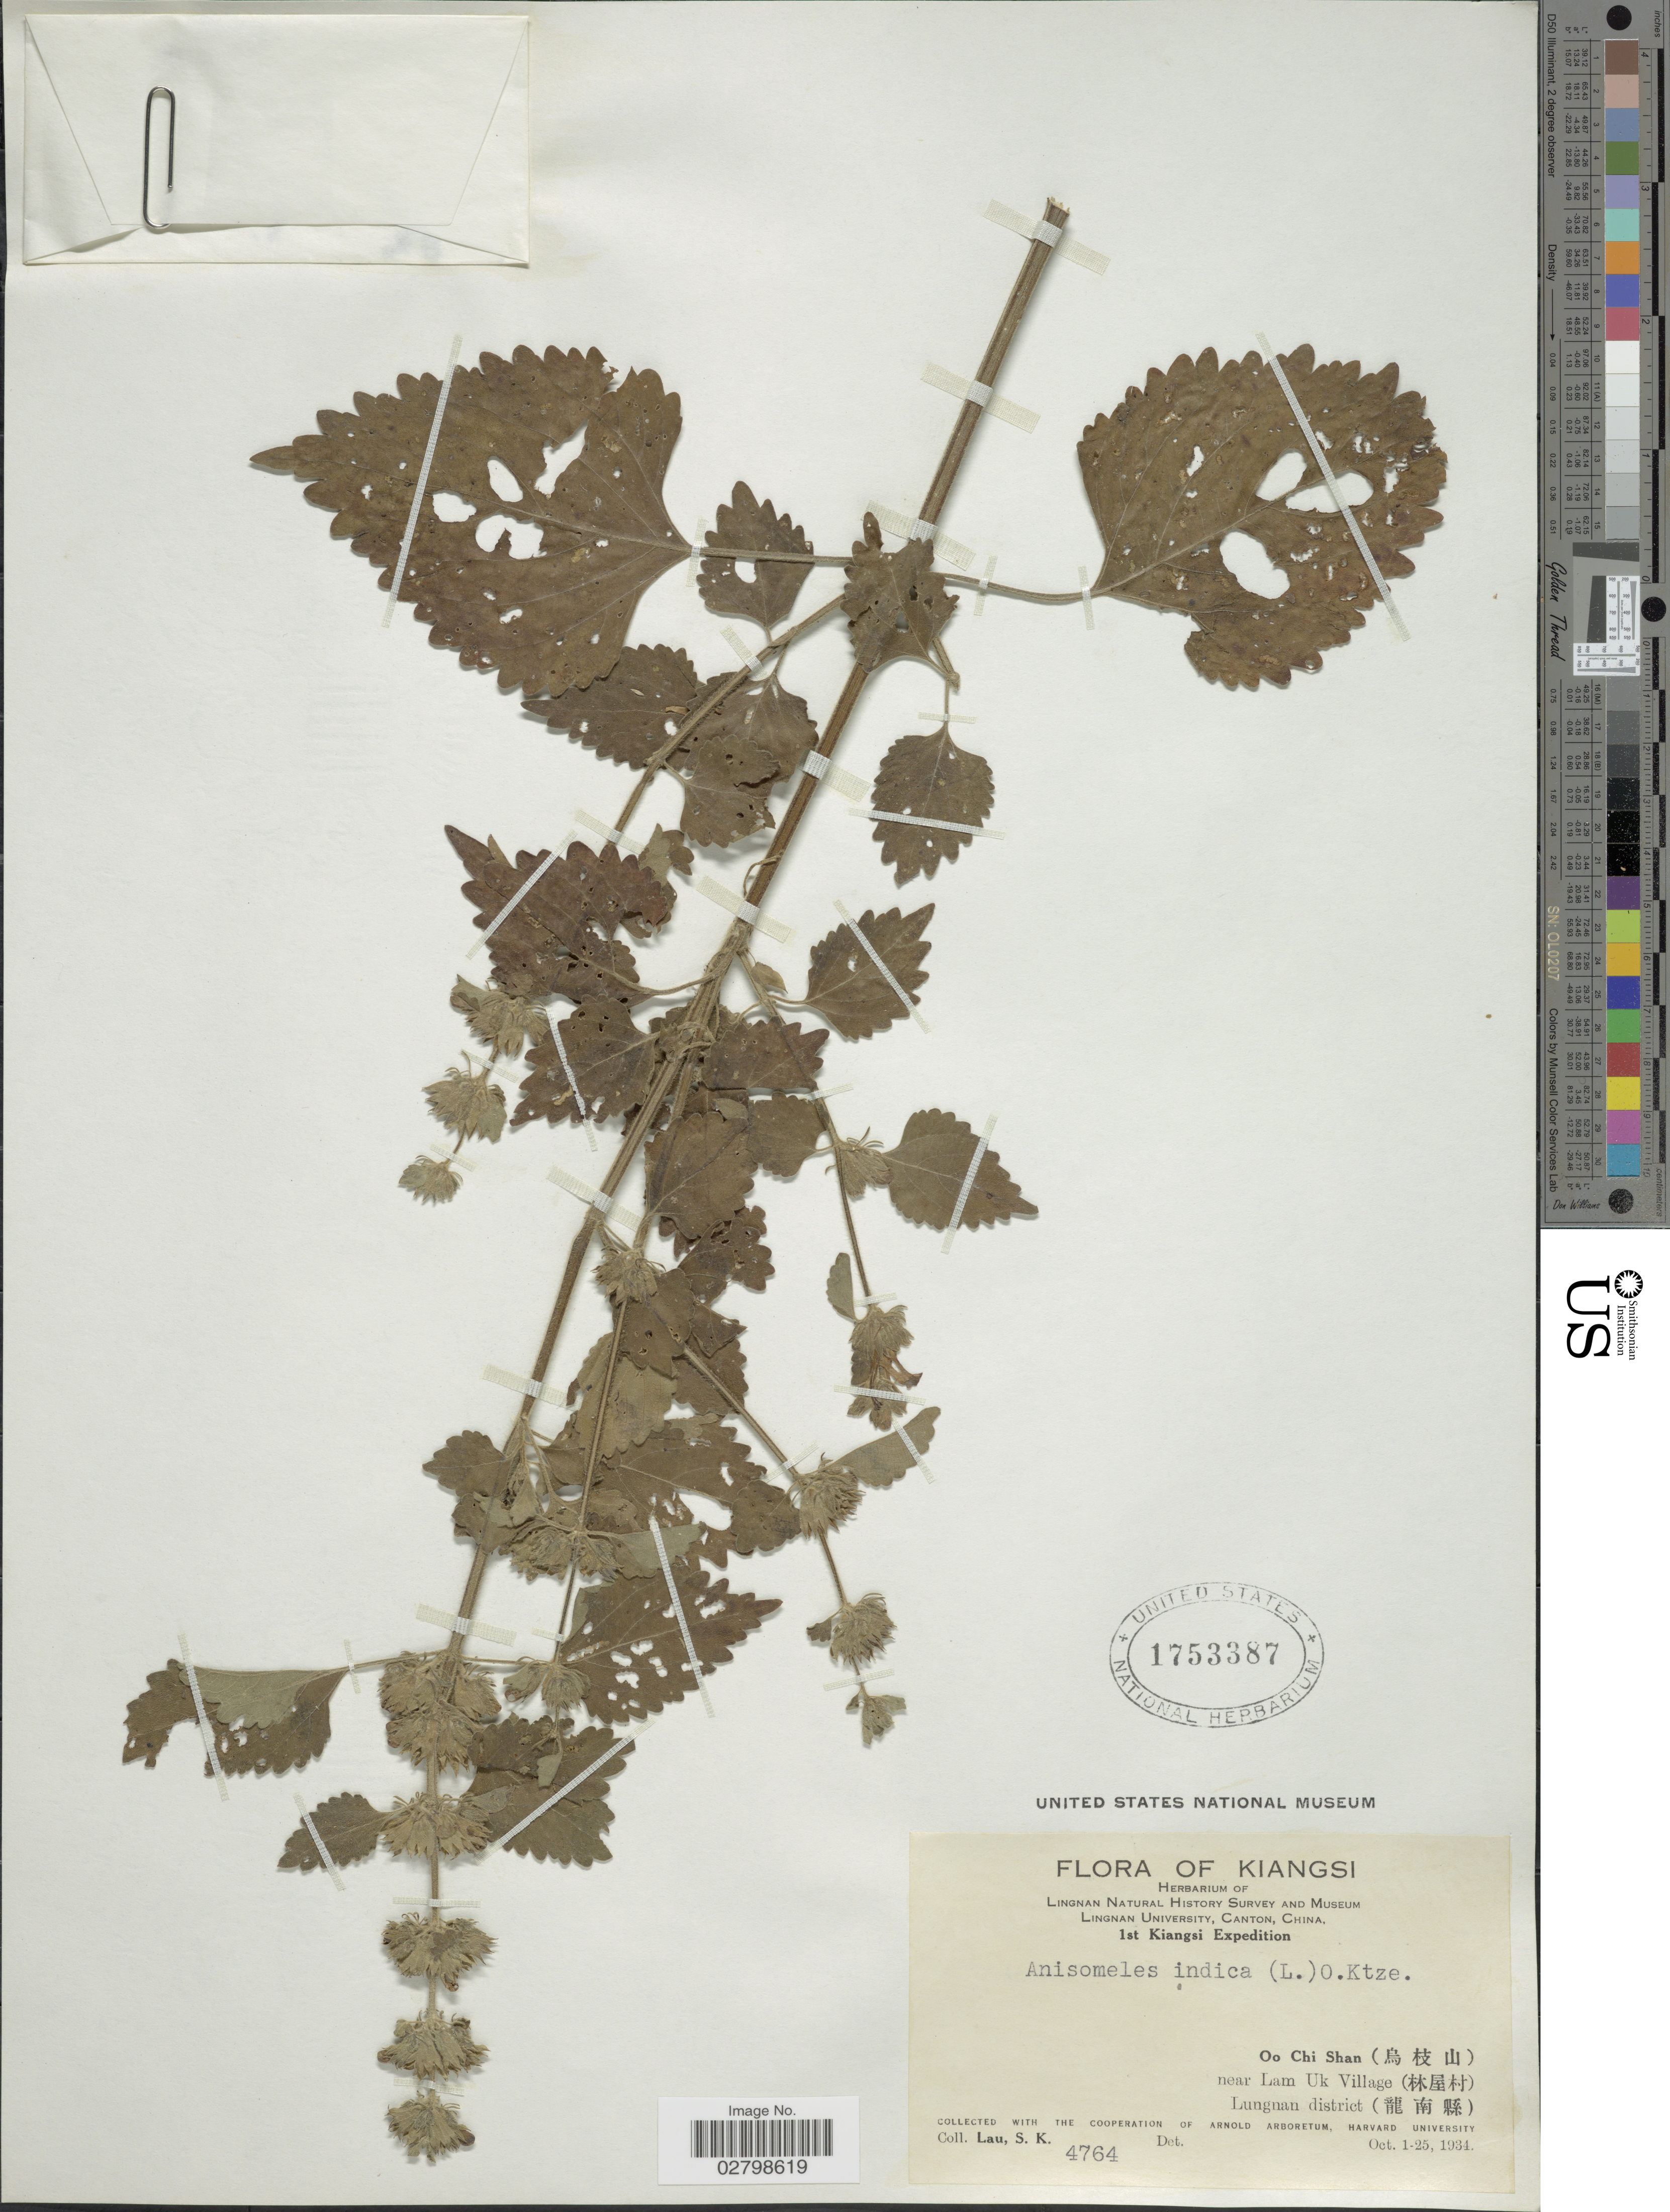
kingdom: Plantae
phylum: Tracheophyta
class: Magnoliopsida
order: Lamiales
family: Lamiaceae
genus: Anisomeles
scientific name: Anisomeles indica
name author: (L.) Kuntze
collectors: S. K. Lau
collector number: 4764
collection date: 1934-10-01/1934-10-25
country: China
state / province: Jiangxi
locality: Kiangsi. Oo Chi Shan (X). Near Lam Uk Village (X). Lungnan district (X).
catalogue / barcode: US 1753387